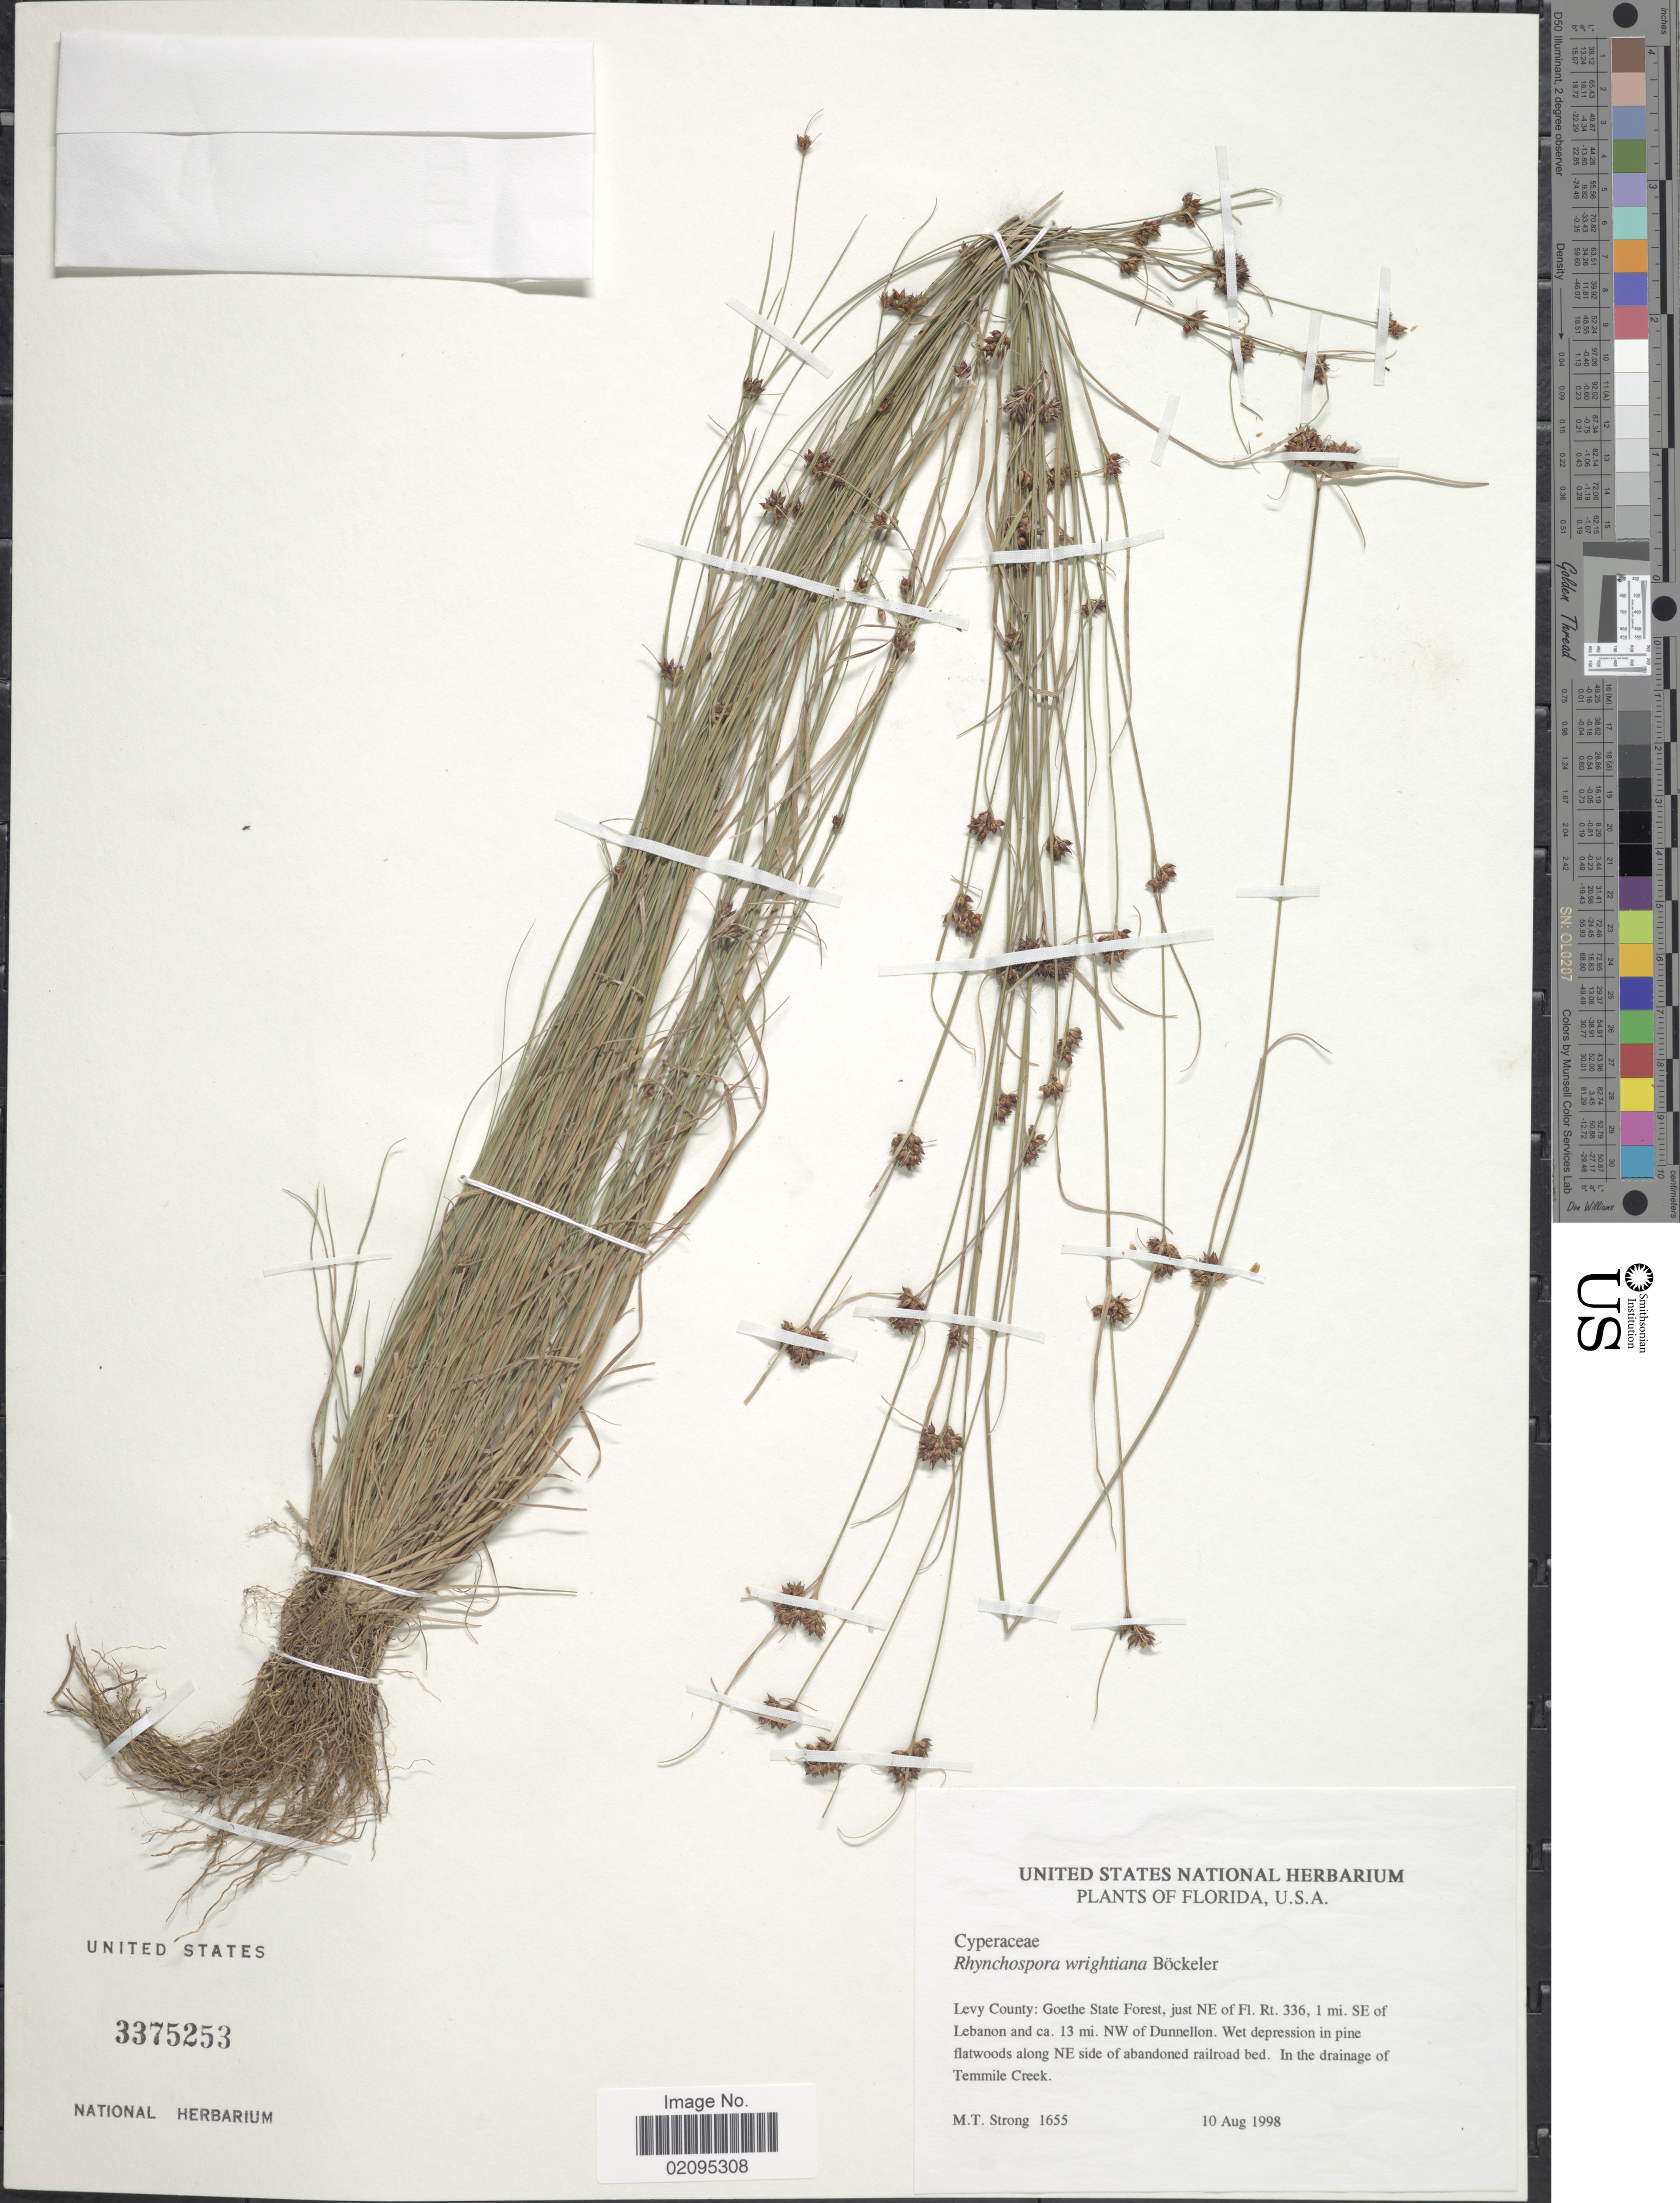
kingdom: Plantae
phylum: Tracheophyta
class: Liliopsida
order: Poales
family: Cyperaceae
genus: Rhynchospora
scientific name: Rhynchospora wrightiana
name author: Boeckeler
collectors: M. T. Strong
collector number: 1655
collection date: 1998-08-10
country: United States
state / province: Florida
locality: Levy County: Goethe State Forest, just NE of Fl. Rt. 336, 1 mi. SE of Lebanon and ca. 13 mi. NW of Dunnellon, wet depression in pine flatwoods along NE side of abandoned railroad bed, in the drainage of Temmile Creek.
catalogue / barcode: US 3375253